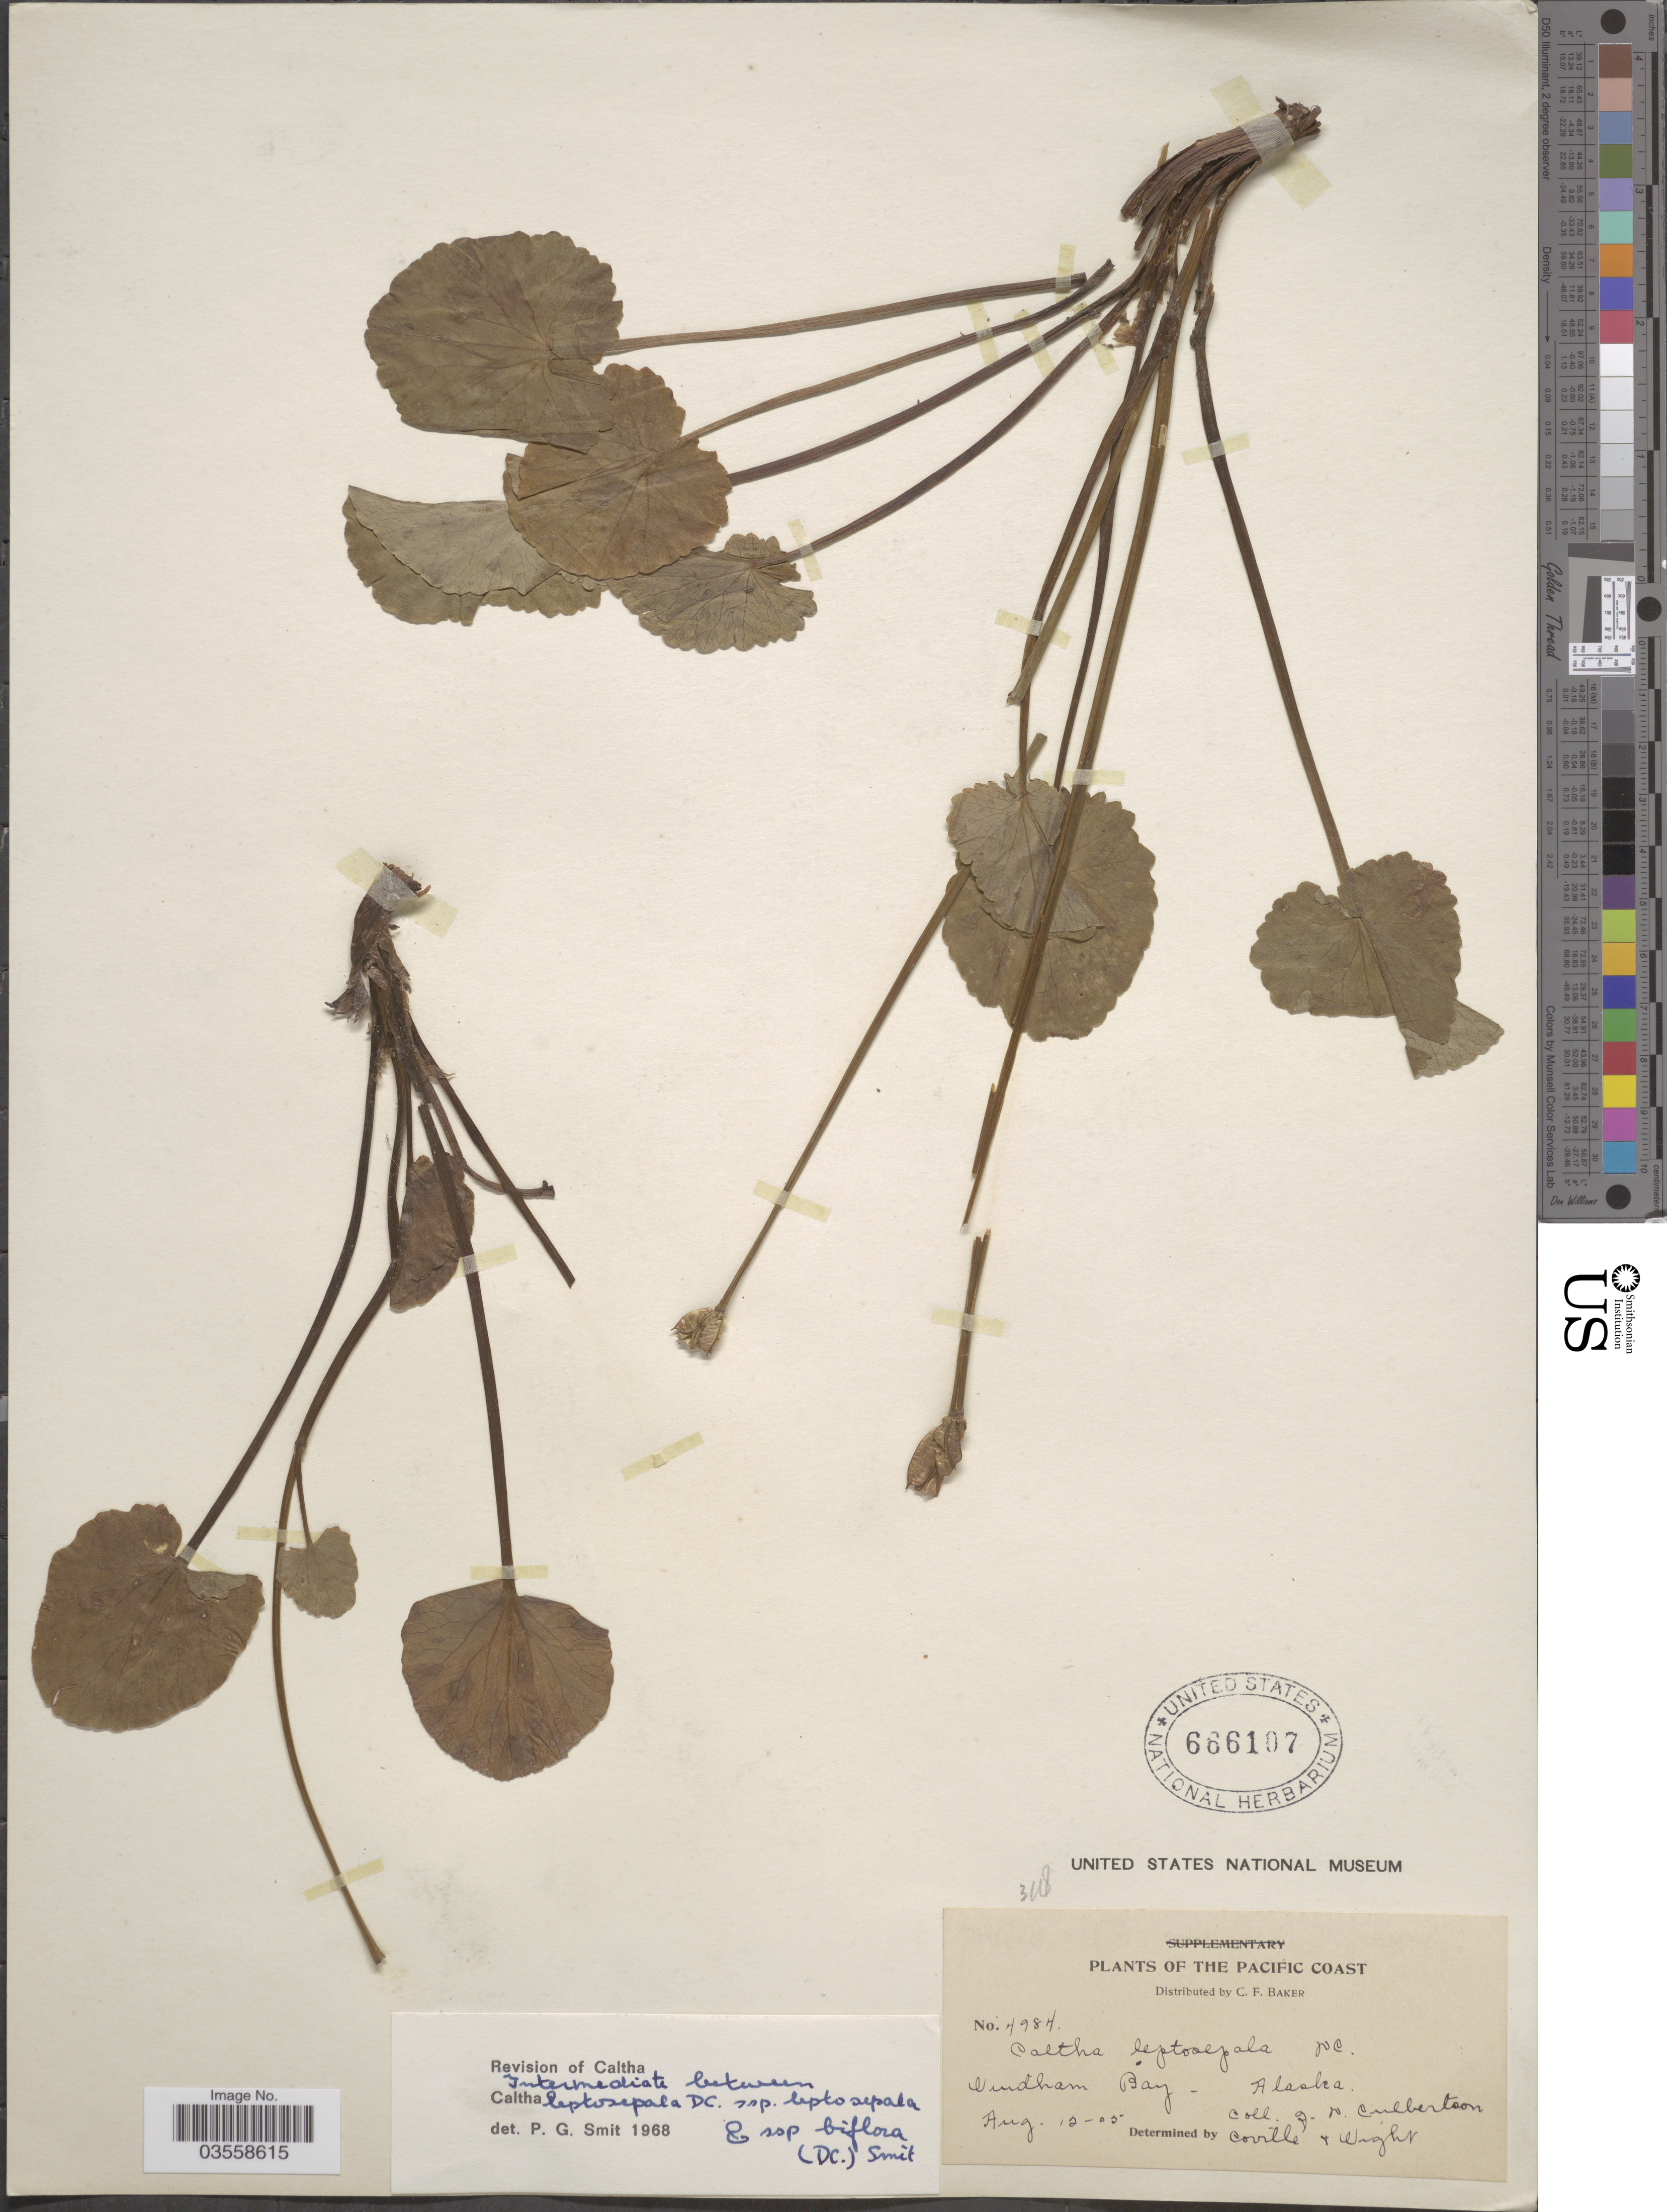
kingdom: Plantae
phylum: Tracheophyta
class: Magnoliopsida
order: Ranunculales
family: Ranunculaceae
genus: Caltha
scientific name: Caltha leptosepala subsp. biflora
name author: DC.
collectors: J. Culbertson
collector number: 4984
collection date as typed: Transcribed d/m/y: 12/8/5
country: United States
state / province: Alaska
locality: The Pacific Coast. Windham Bay.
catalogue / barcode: US 666107